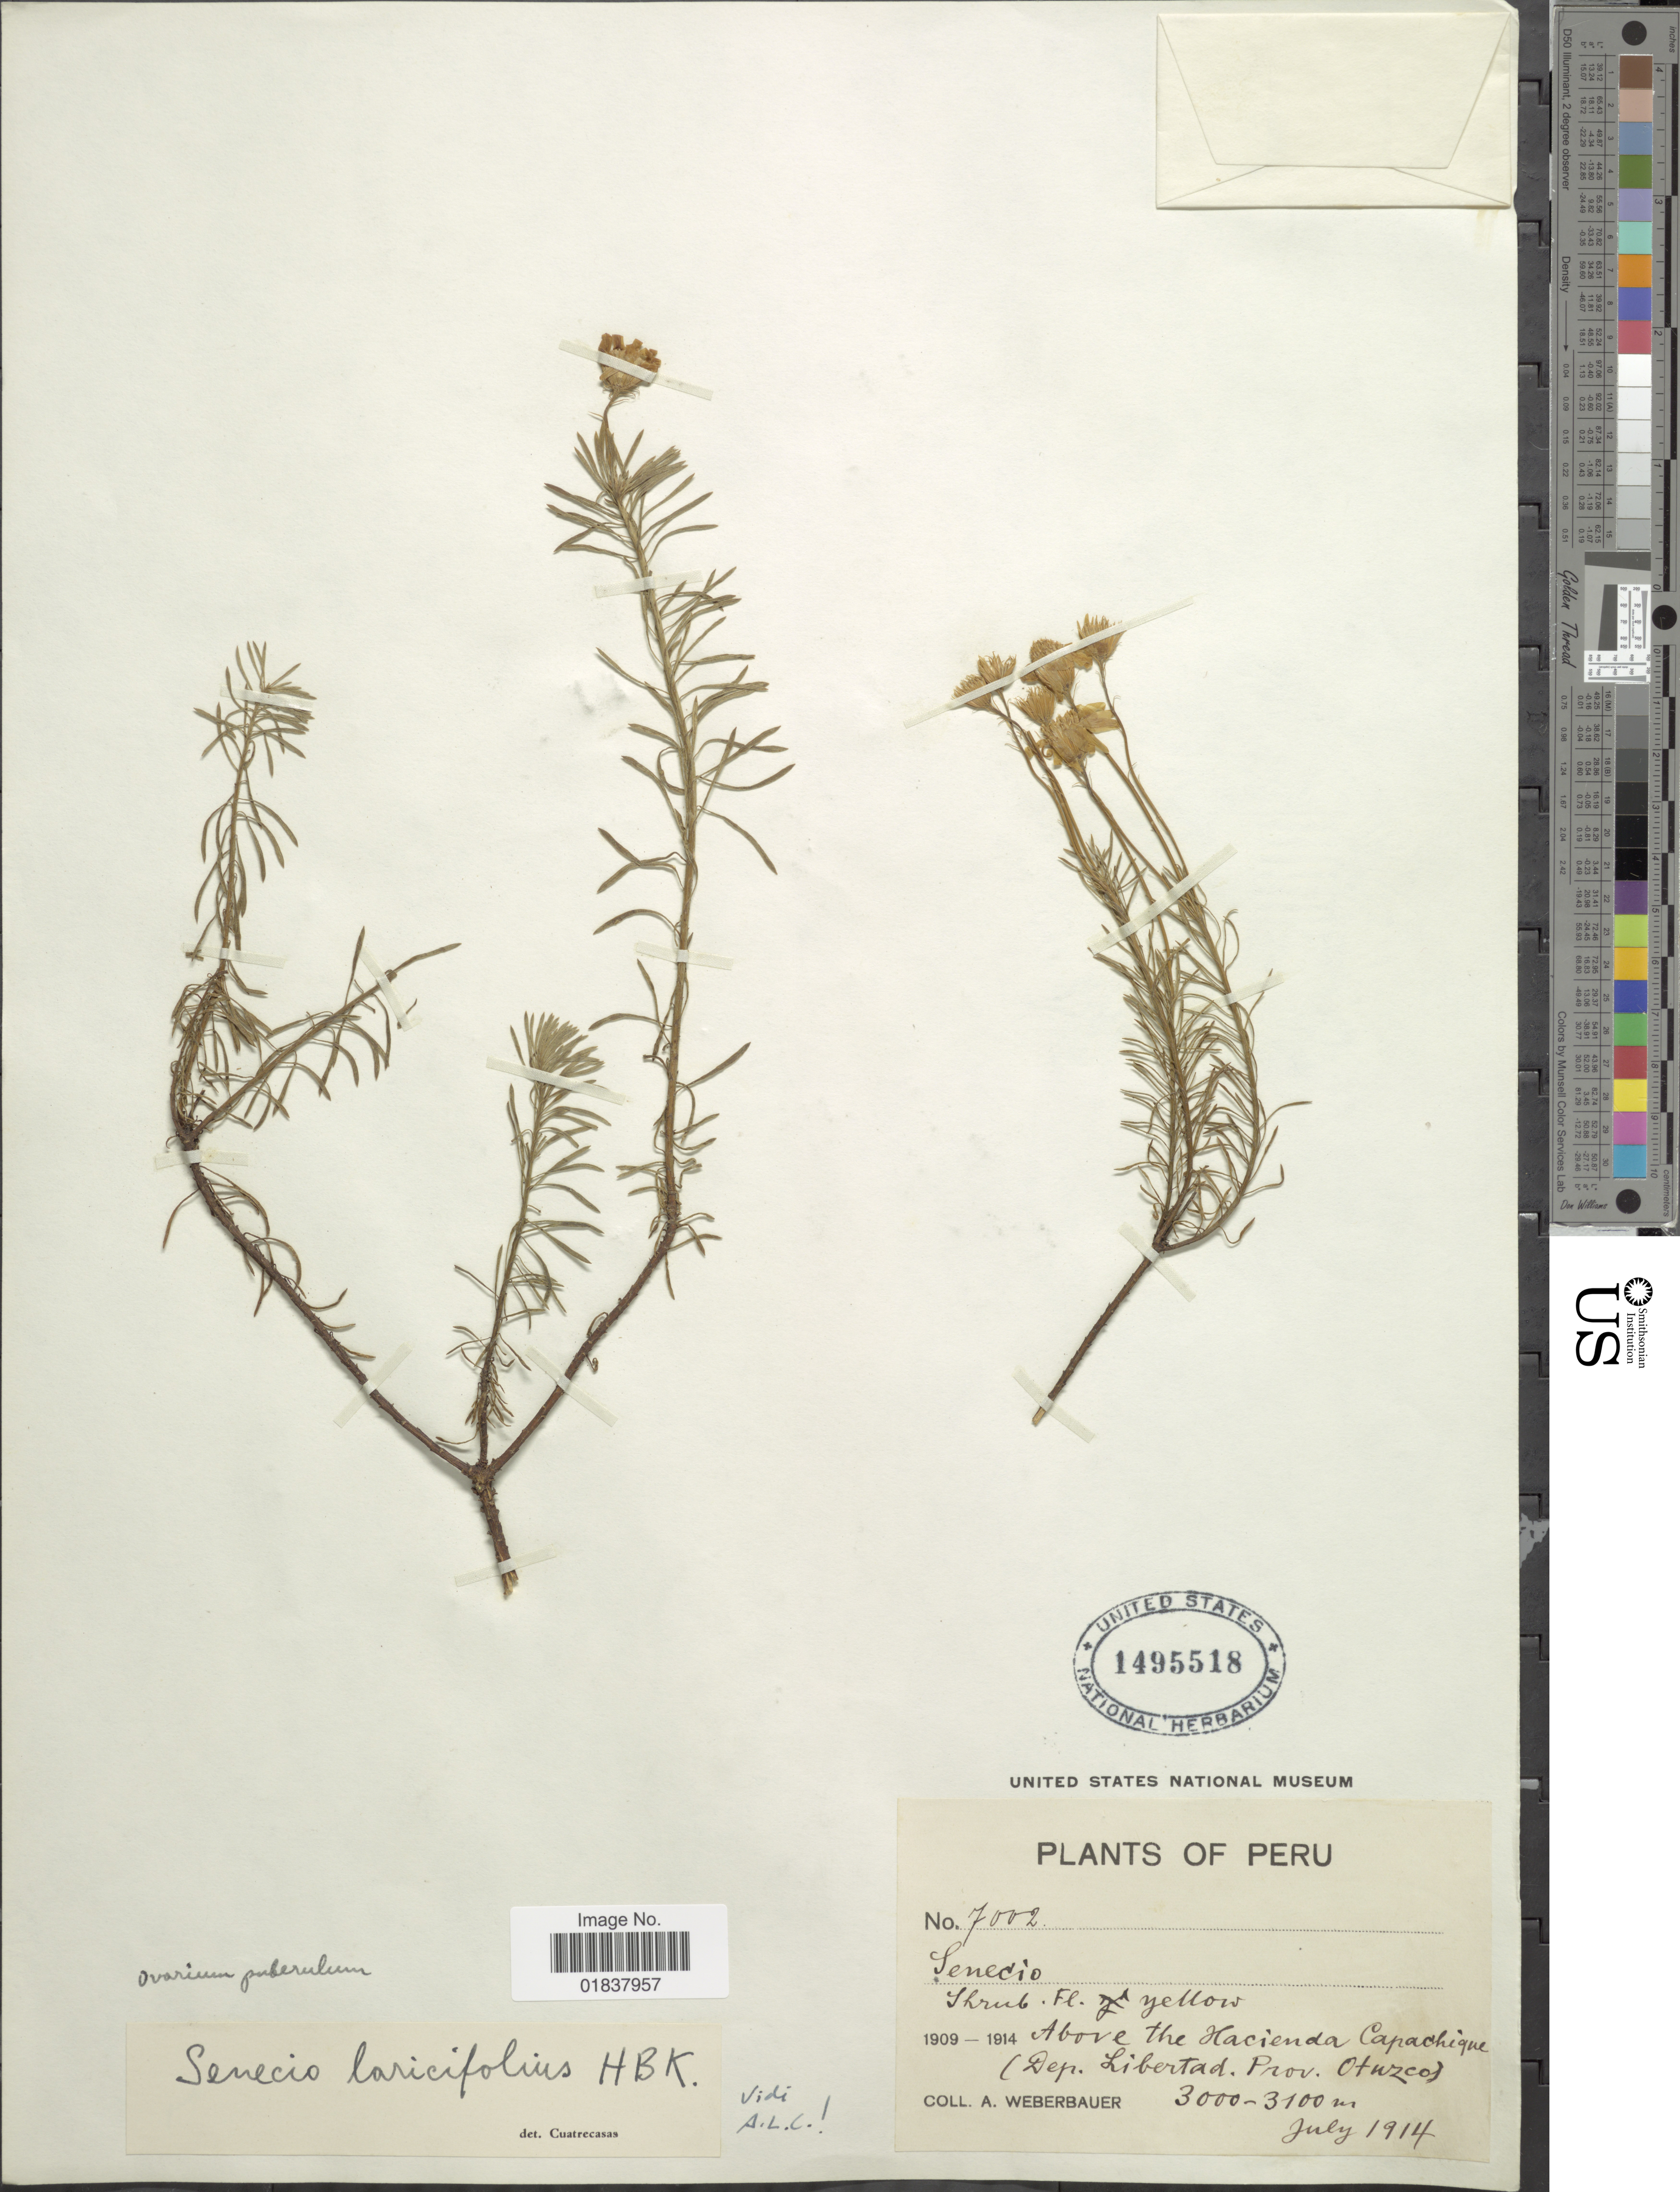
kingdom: Plantae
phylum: Tracheophyta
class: Magnoliopsida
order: Asterales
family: Asteraceae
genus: Senecio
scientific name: Senecio laricifolius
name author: Kunth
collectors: A. Weberbauer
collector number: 7002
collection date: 1914-07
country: Peru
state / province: La Libertad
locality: Above the Hacienda Capachique, prov. Otuzco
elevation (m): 3000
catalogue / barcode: US 1495518